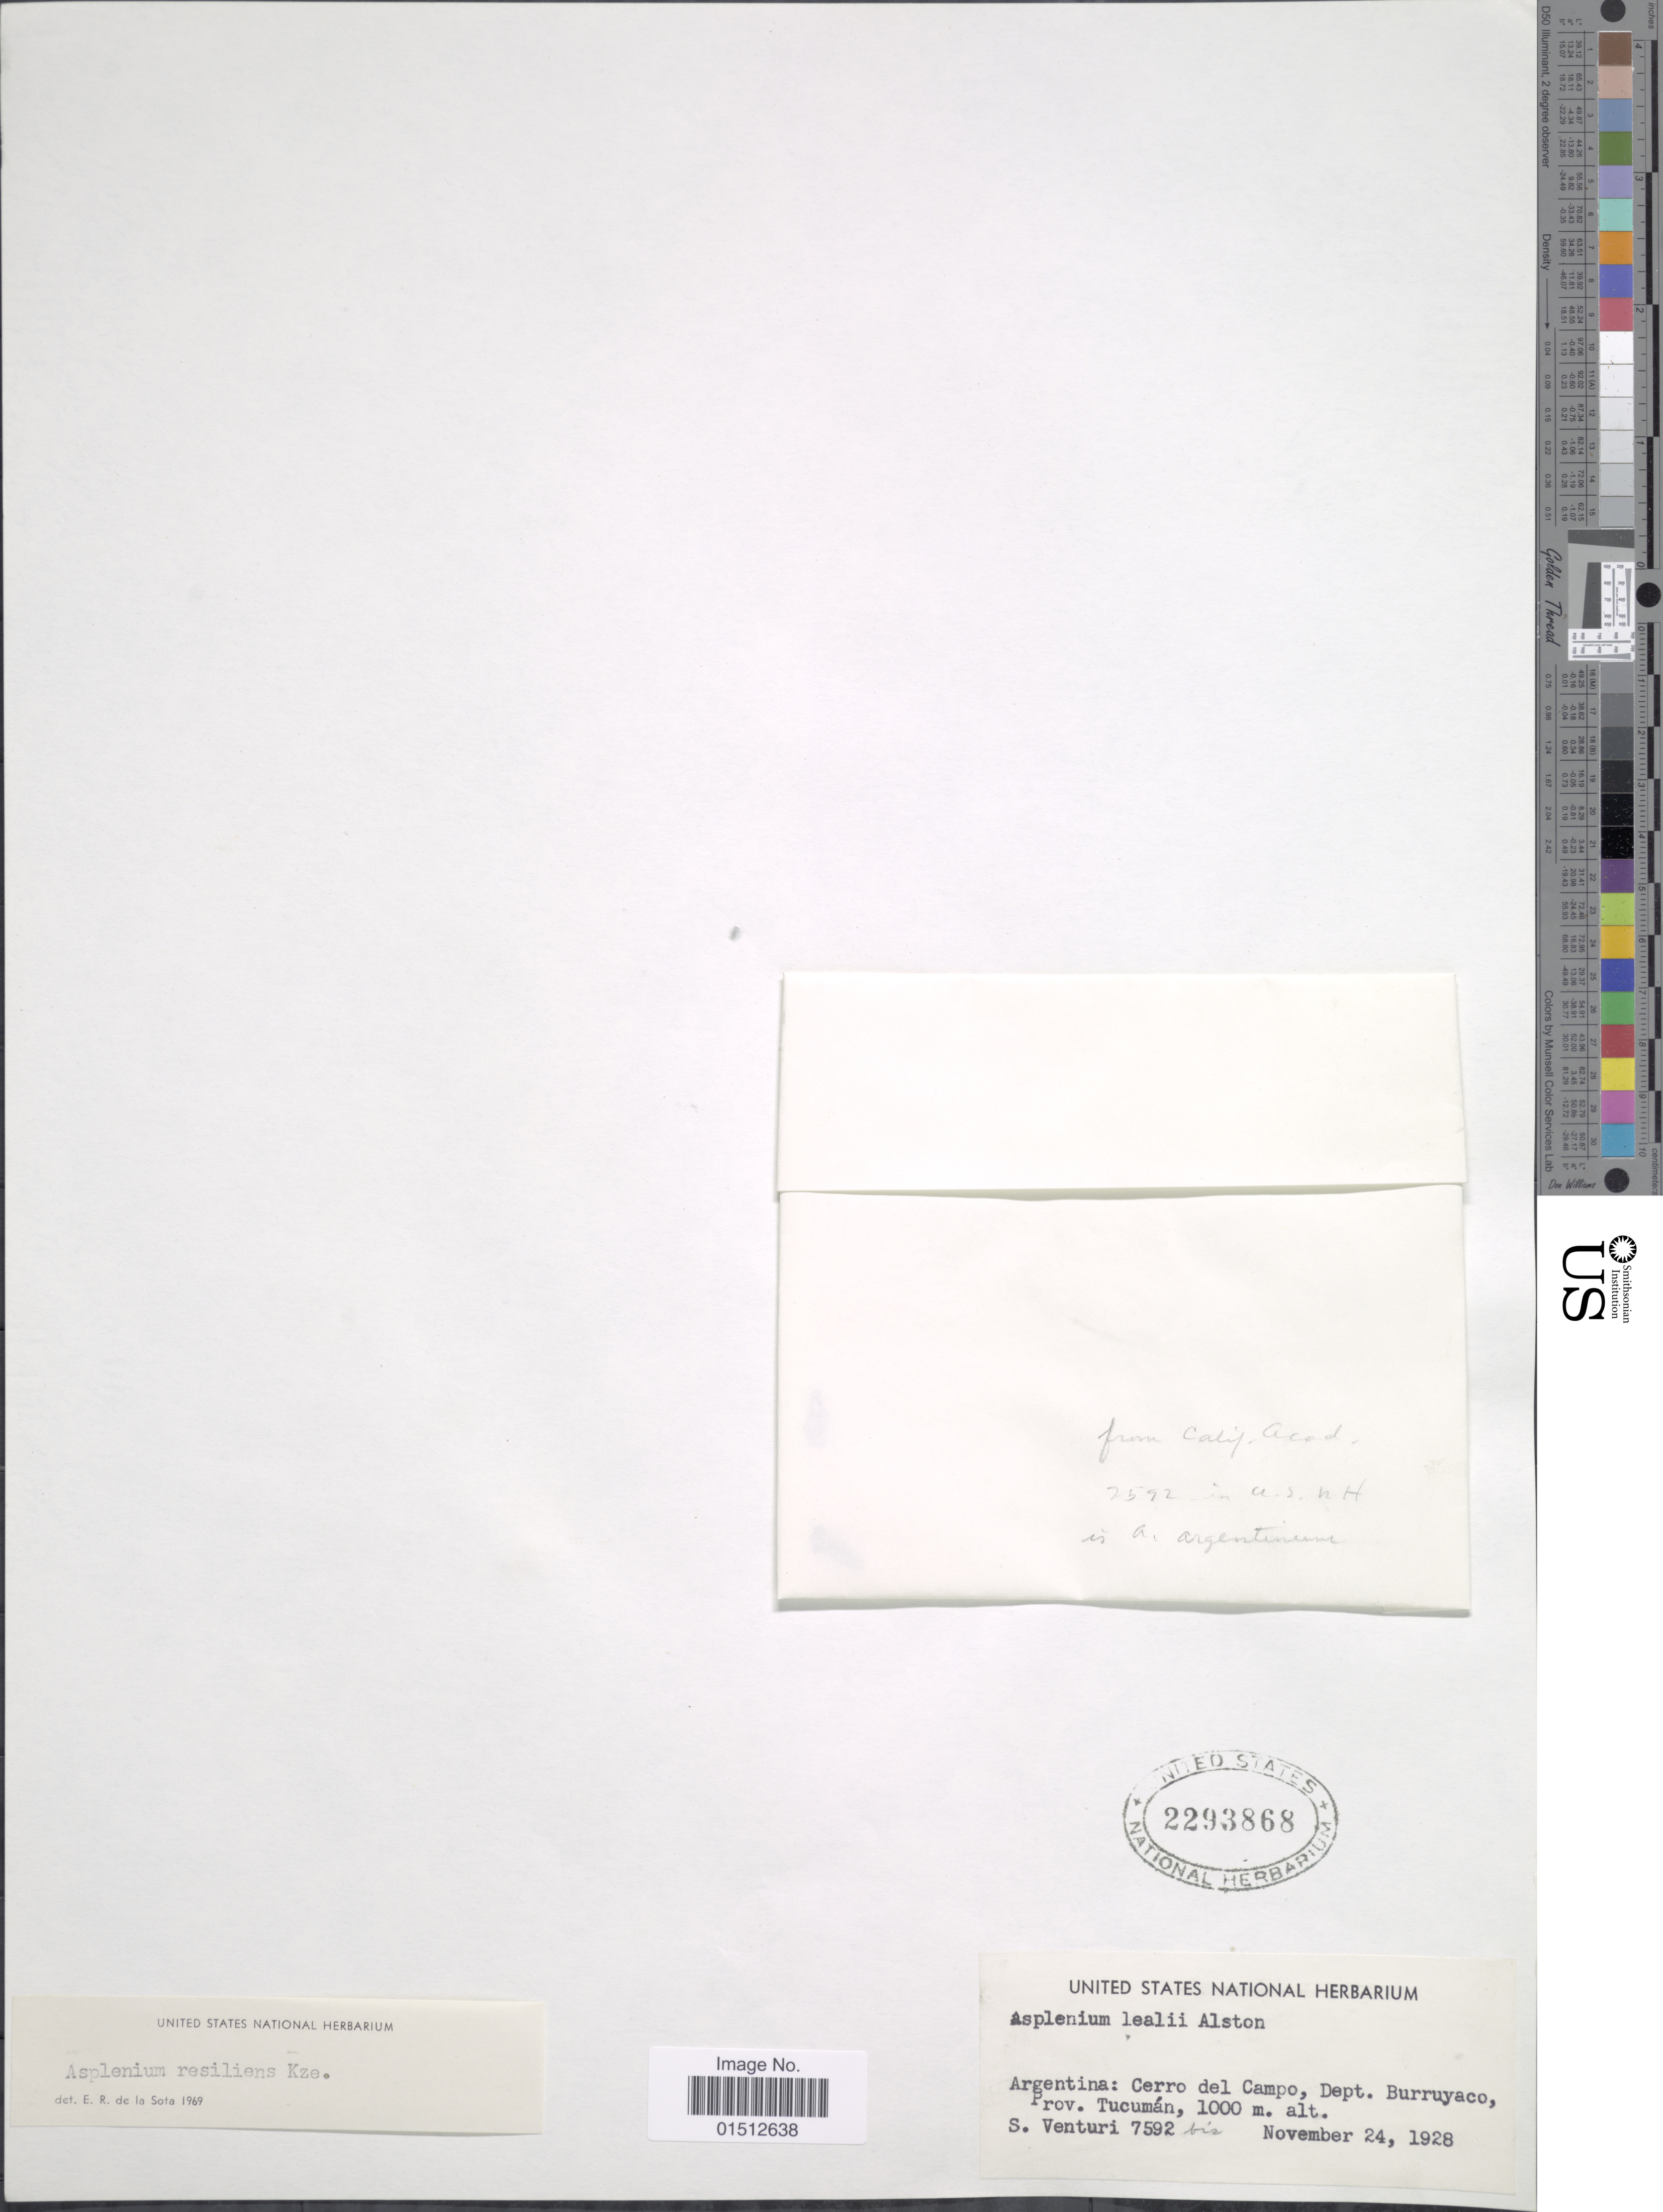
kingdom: Plantae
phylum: Tracheophyta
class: Polypodiopsida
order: Polypodiales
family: Aspleniaceae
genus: Asplenium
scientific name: Asplenium resiliens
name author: Kunze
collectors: S. Venturi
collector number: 7592bis*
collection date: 1928-11-24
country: Argentina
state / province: Tucuman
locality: Argentina: Cerro del Campo, Dept. Burrayaco. Prov. Tucuman.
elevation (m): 1000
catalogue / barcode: US 2293868